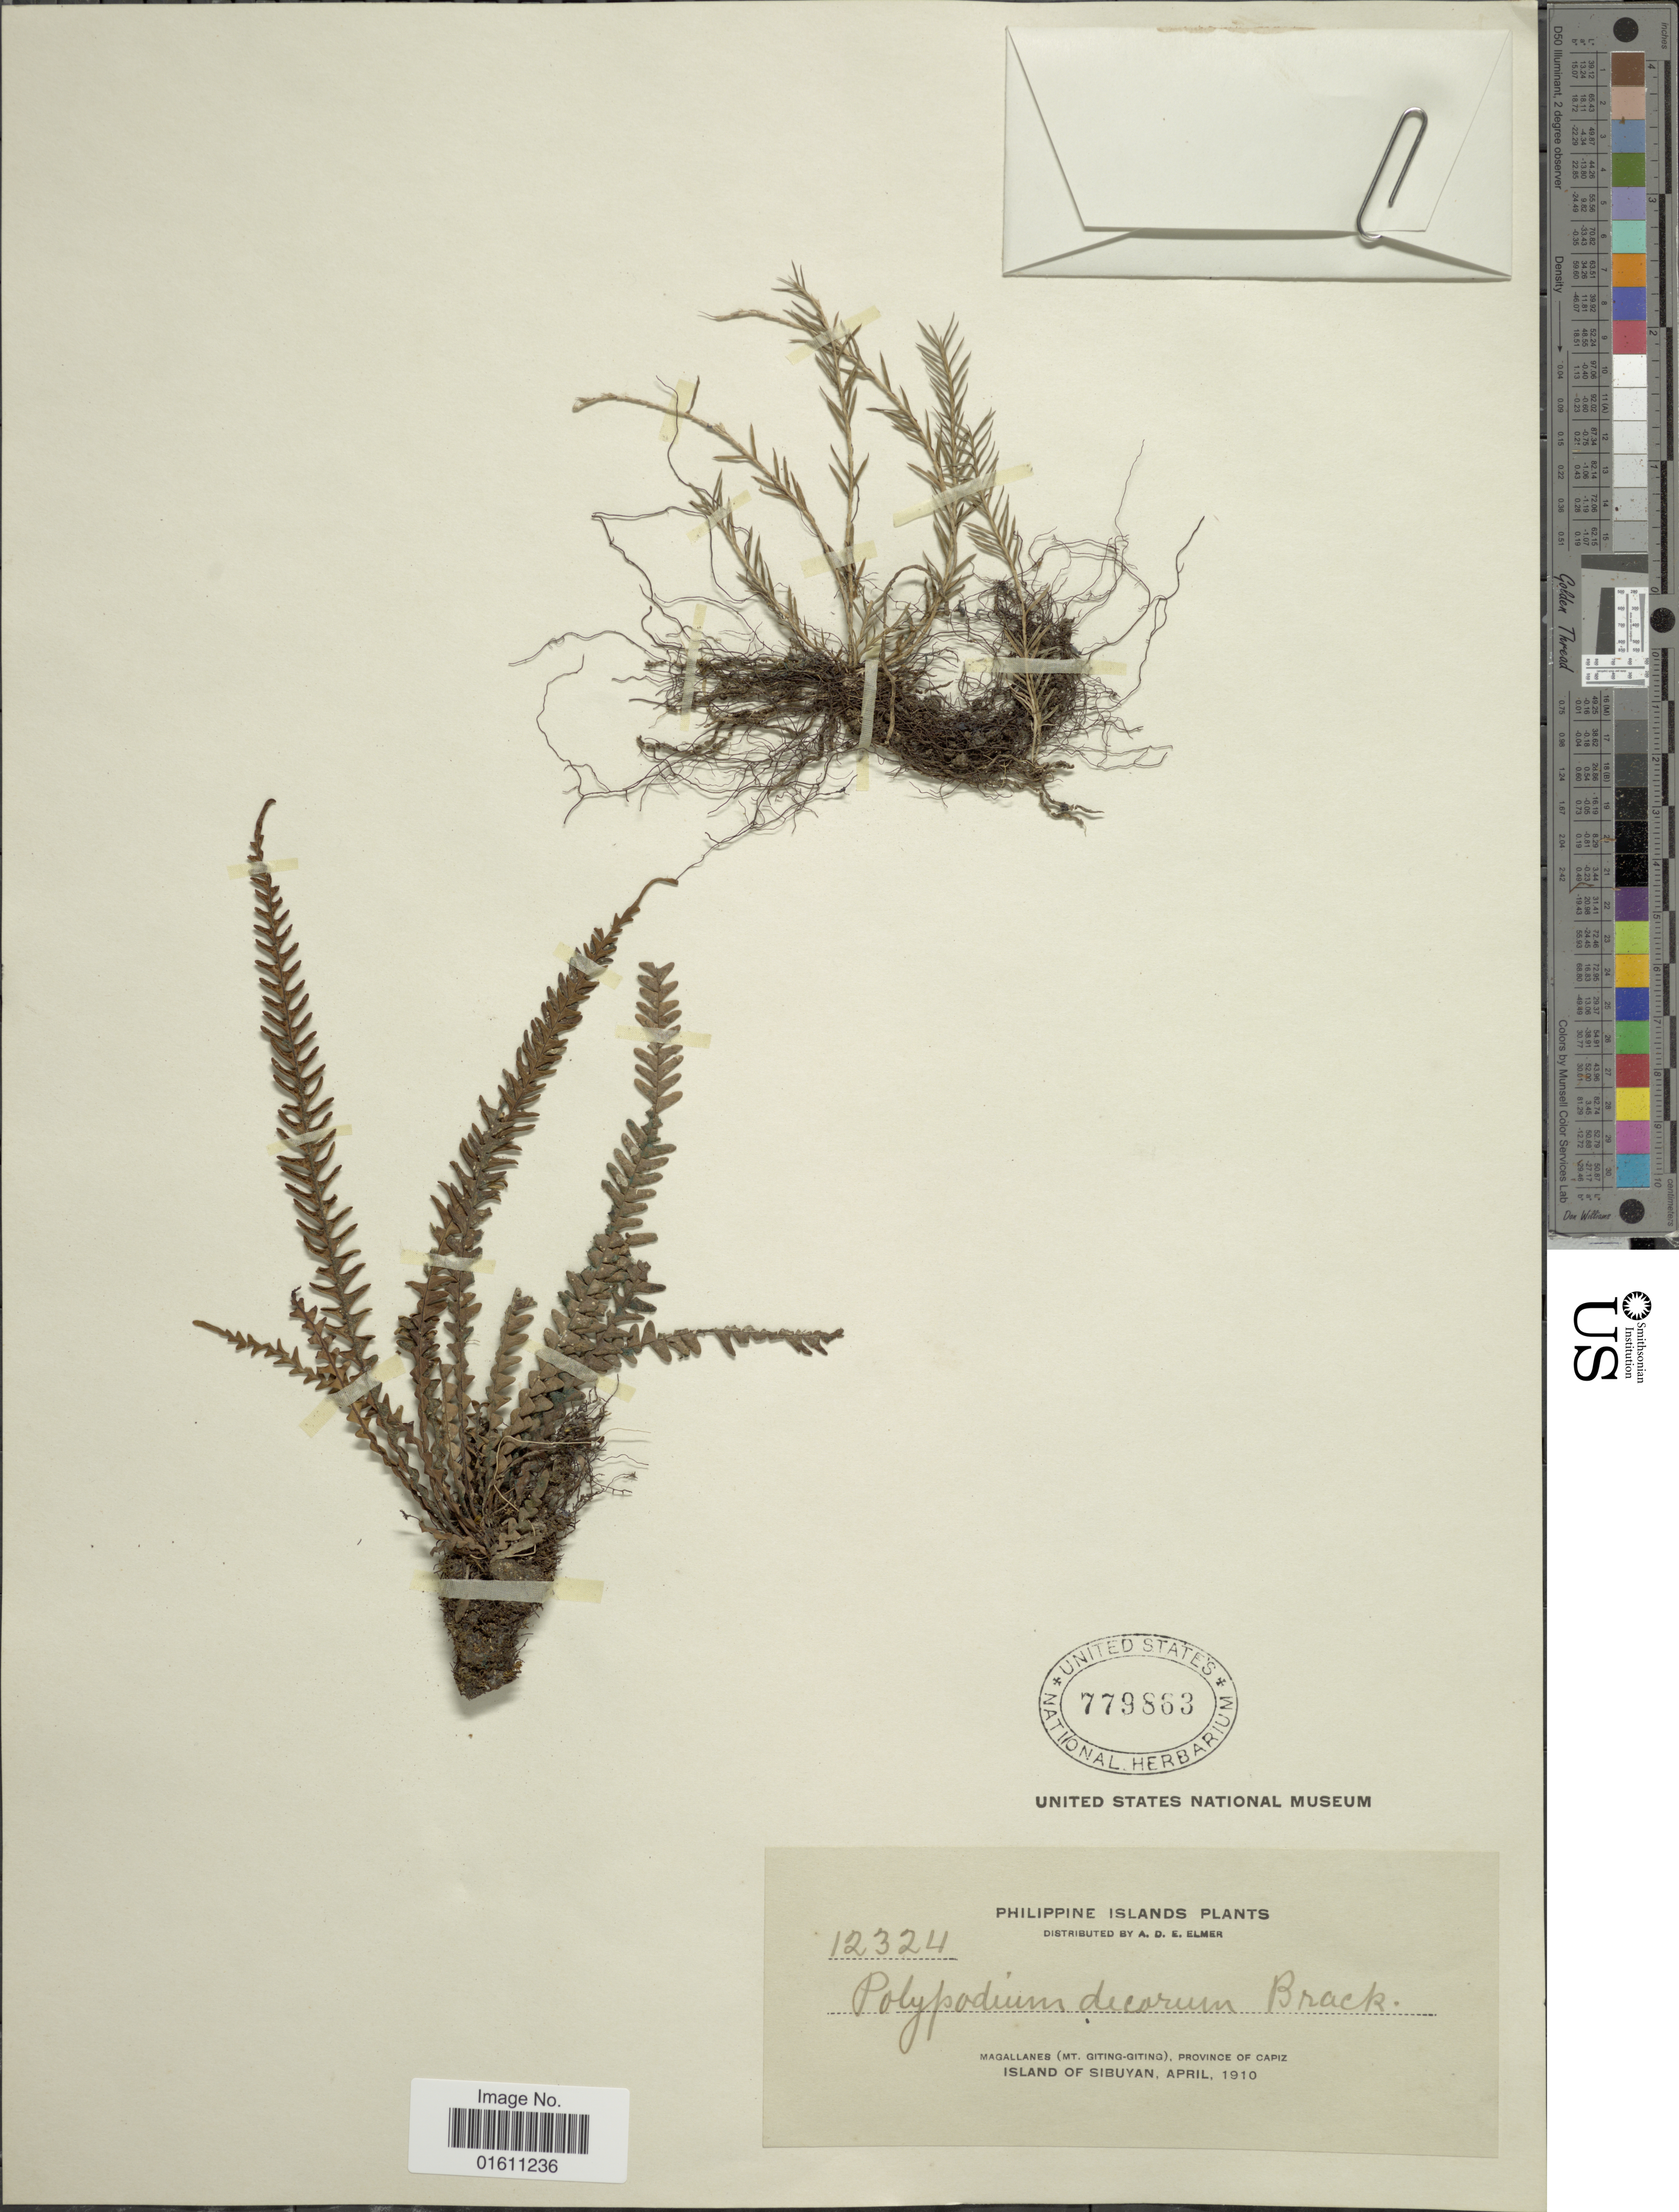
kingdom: Plantae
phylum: Tracheophyta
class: Polypodiopsida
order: Polypodiales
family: Polypodiaceae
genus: Ctenopterella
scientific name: Ctenopterella blechnoides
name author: (Grev.) Parris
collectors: A. D. E. Elmer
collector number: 12324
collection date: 1910-04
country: Philippines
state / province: Western Visayas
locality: Philippines, Islands, Magallanes (Mt. Gitting-Gitting), Province of Capiz, Island of Sibuyan.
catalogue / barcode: US 779863